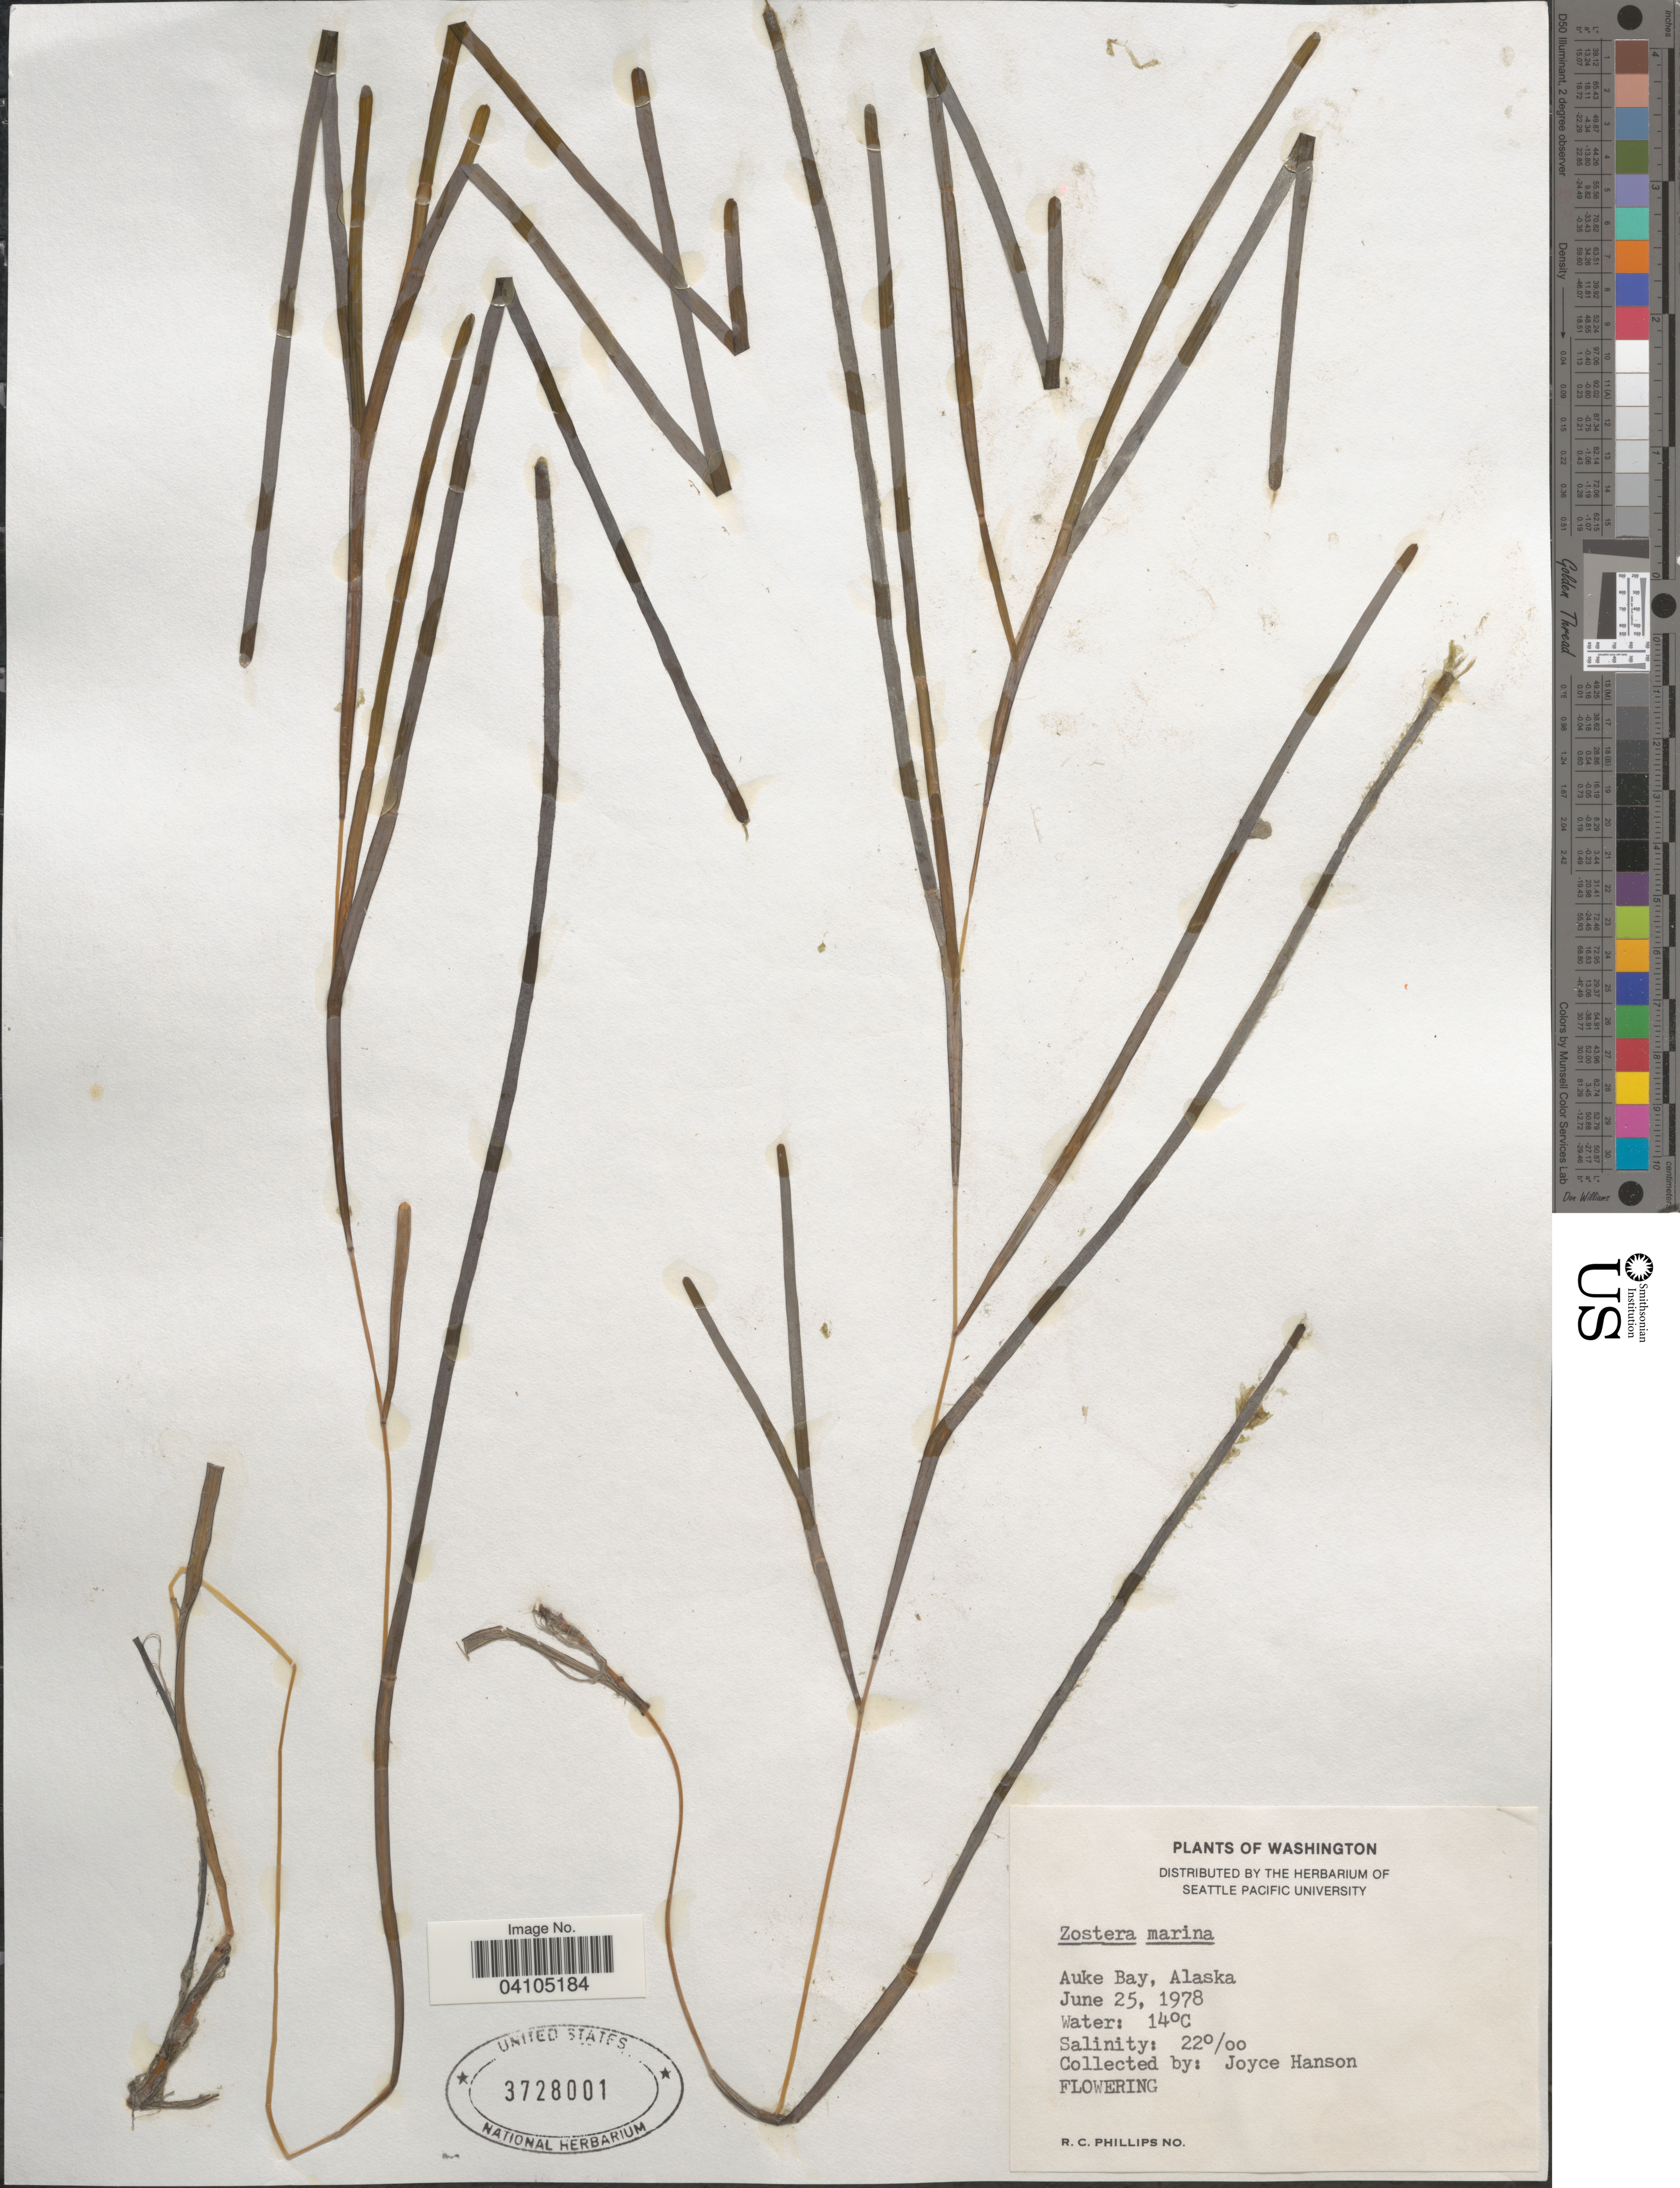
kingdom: Plantae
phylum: Tracheophyta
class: Liliopsida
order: Alismatales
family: Zosteraceae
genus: Zostera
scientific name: Zostera marina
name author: L.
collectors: J. Hanson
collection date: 1978-06-25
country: United States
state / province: Alaska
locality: Auke Bay.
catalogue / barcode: US 3728001